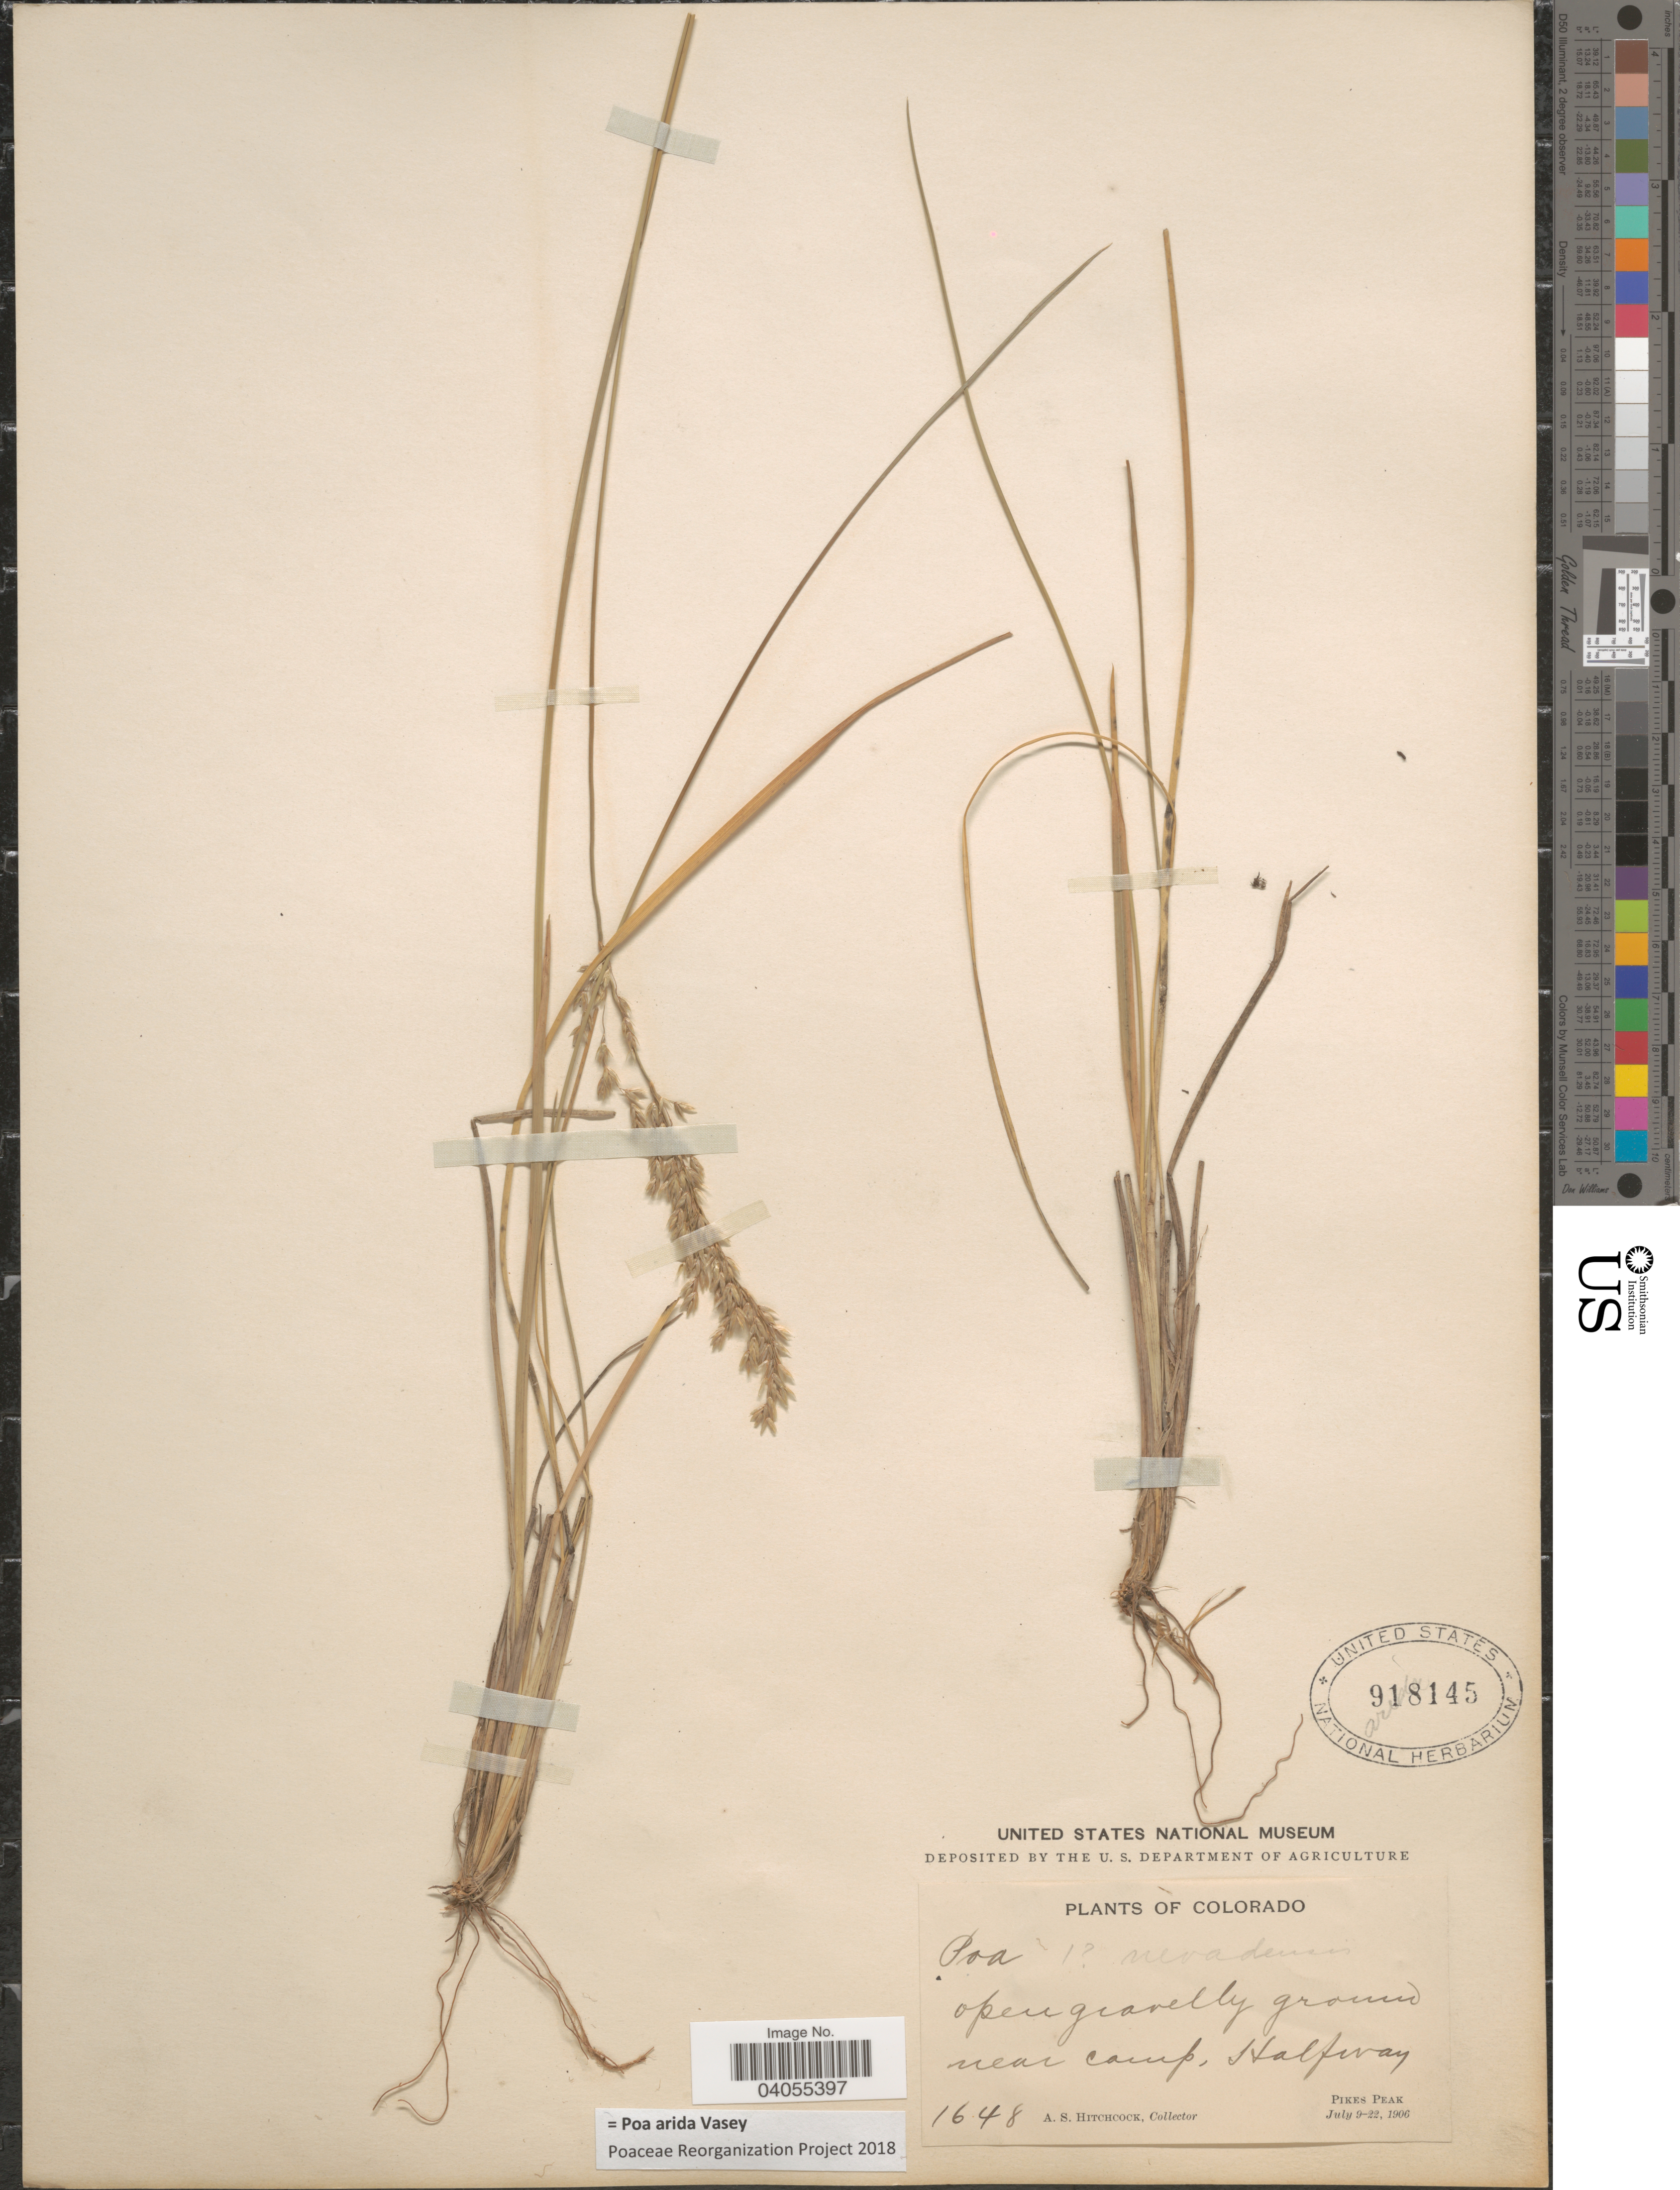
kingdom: Plantae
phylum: Tracheophyta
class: Liliopsida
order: Poales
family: Poaceae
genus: Poa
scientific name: Poa arida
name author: Vasey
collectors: A. S. Hitchcock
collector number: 1648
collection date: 1906-07-09/1906-07-22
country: United States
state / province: Colorado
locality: Open gravelly ground near camp, Halfway. Pikes Peak.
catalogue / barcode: US 918145